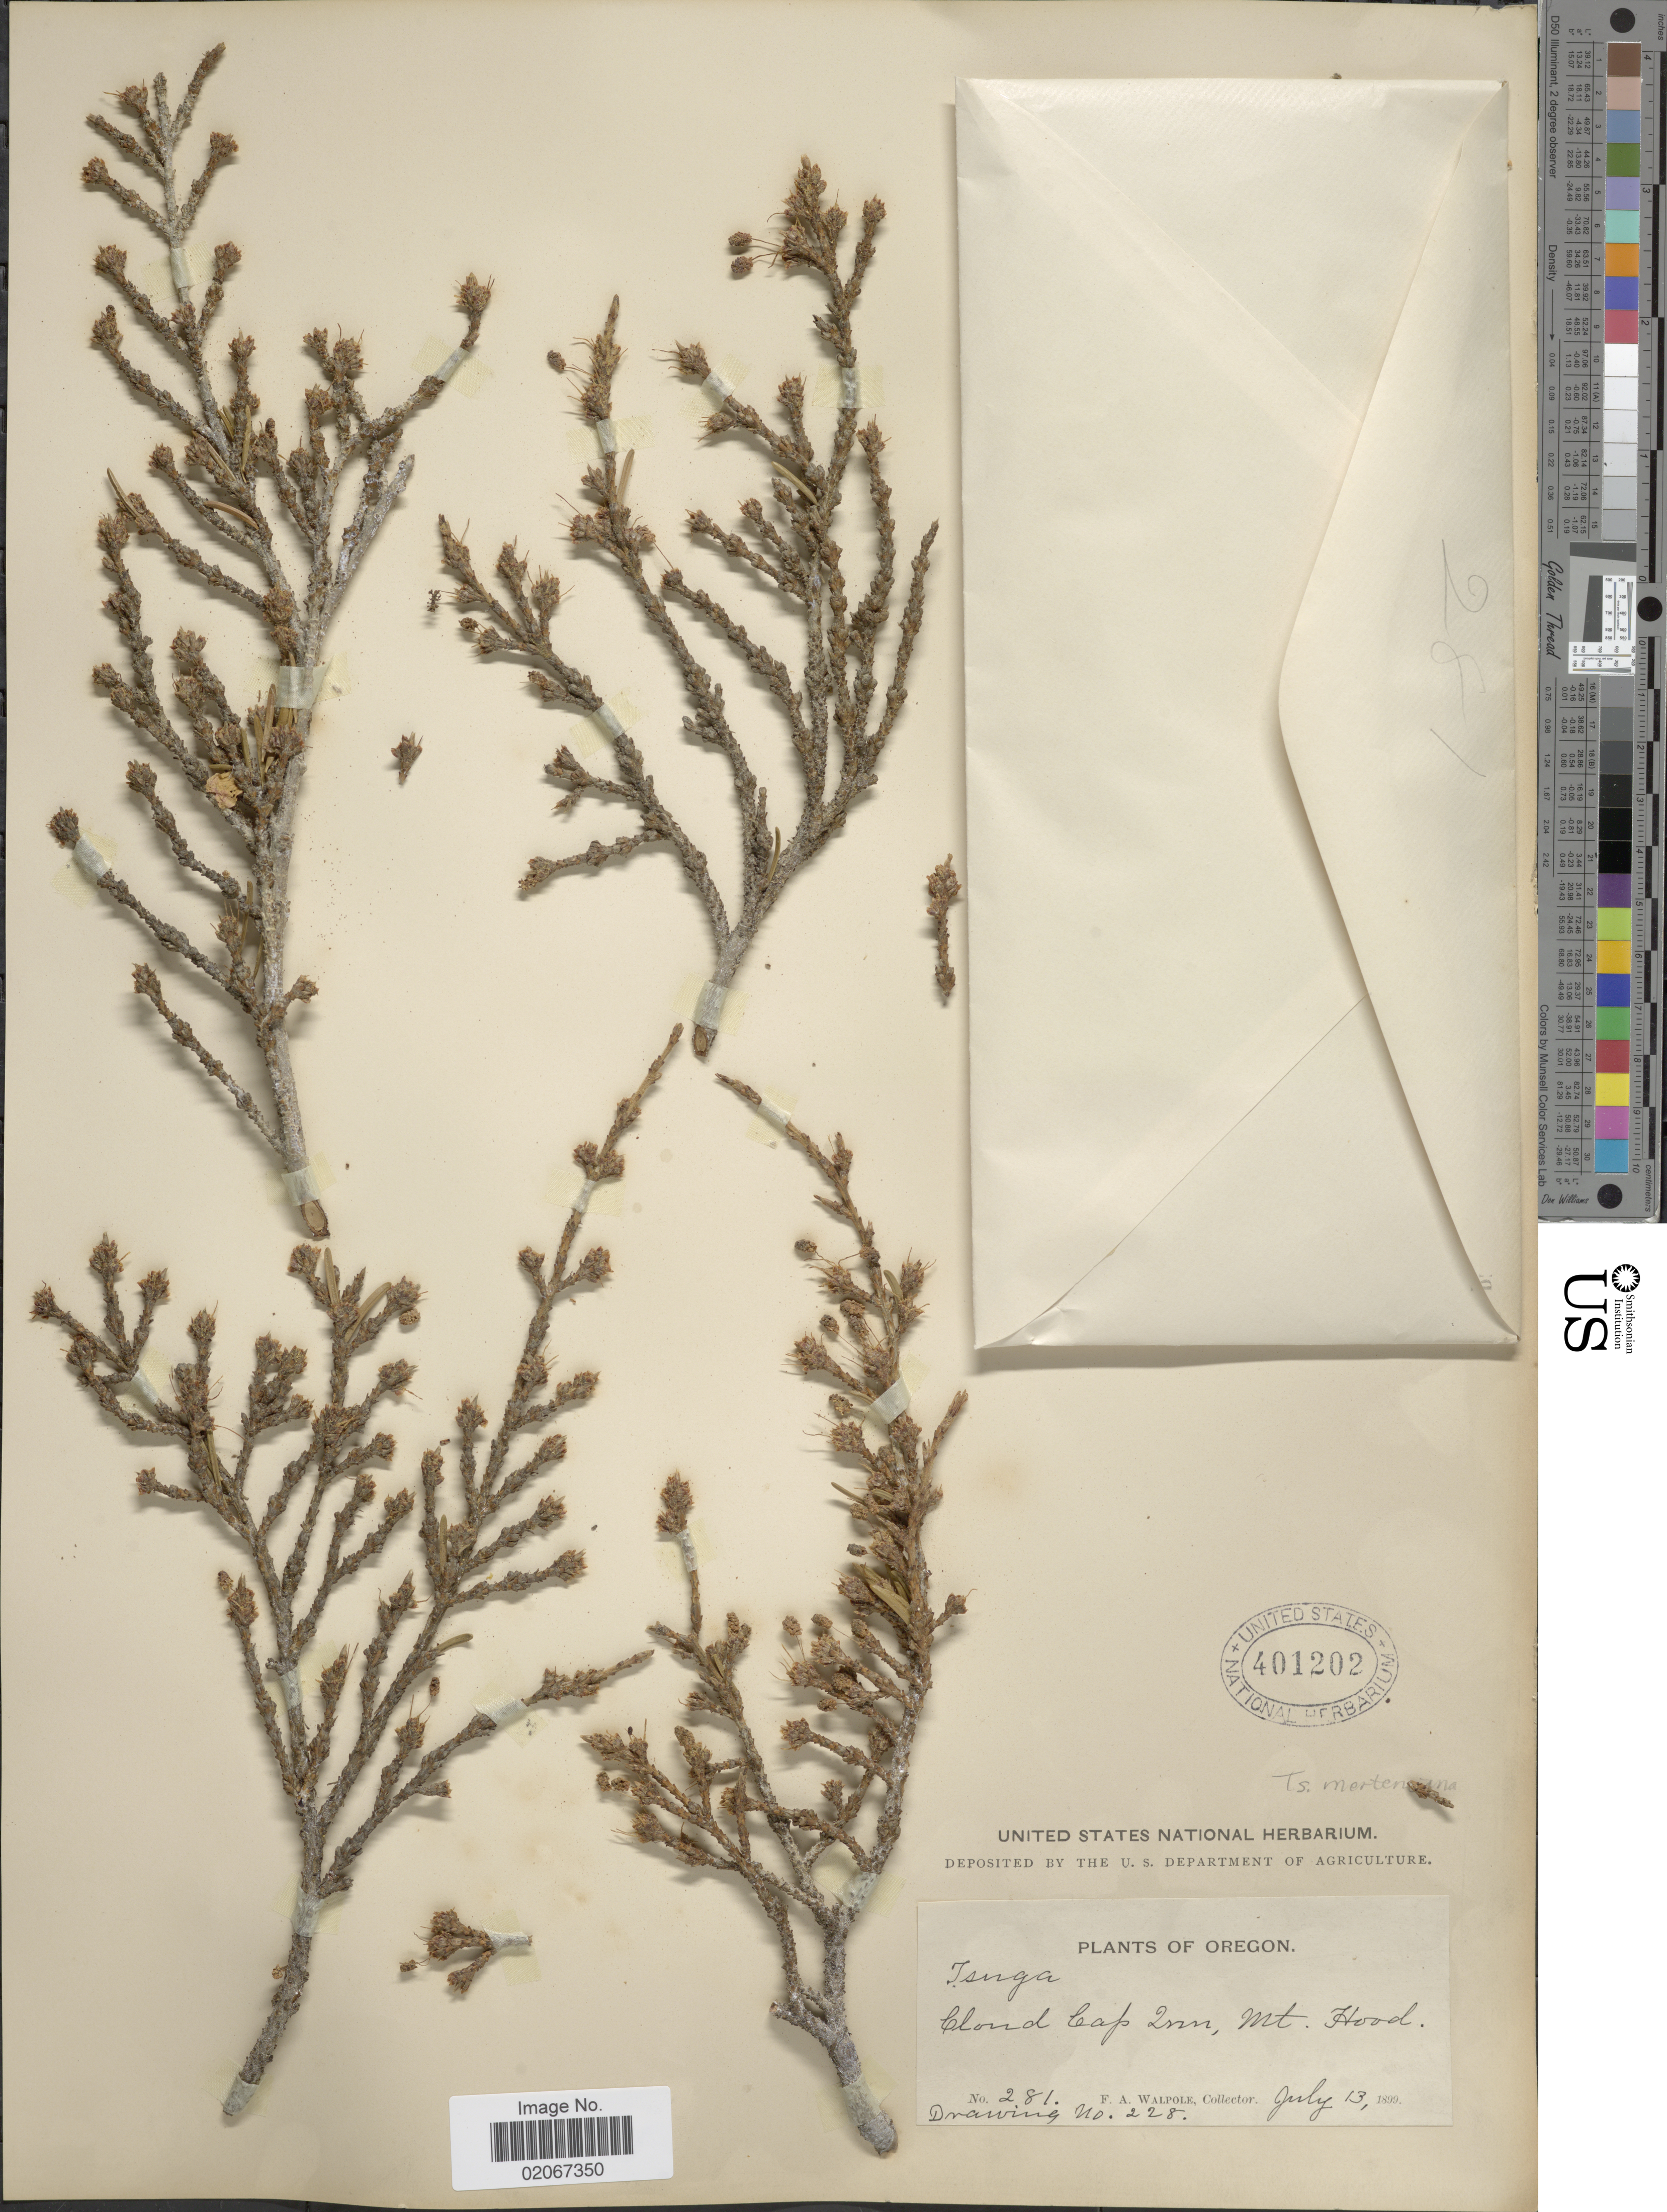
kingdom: Plantae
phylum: Tracheophyta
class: Pinopsida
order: Pinales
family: Pinaceae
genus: Tsuga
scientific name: Tsuga mertensiana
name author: (Bong.) Carrière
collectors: F. Walpole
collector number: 281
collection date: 1899-07-13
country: United States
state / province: Oregon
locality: Clond Cap Inn, Mt. Hood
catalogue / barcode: US 401202